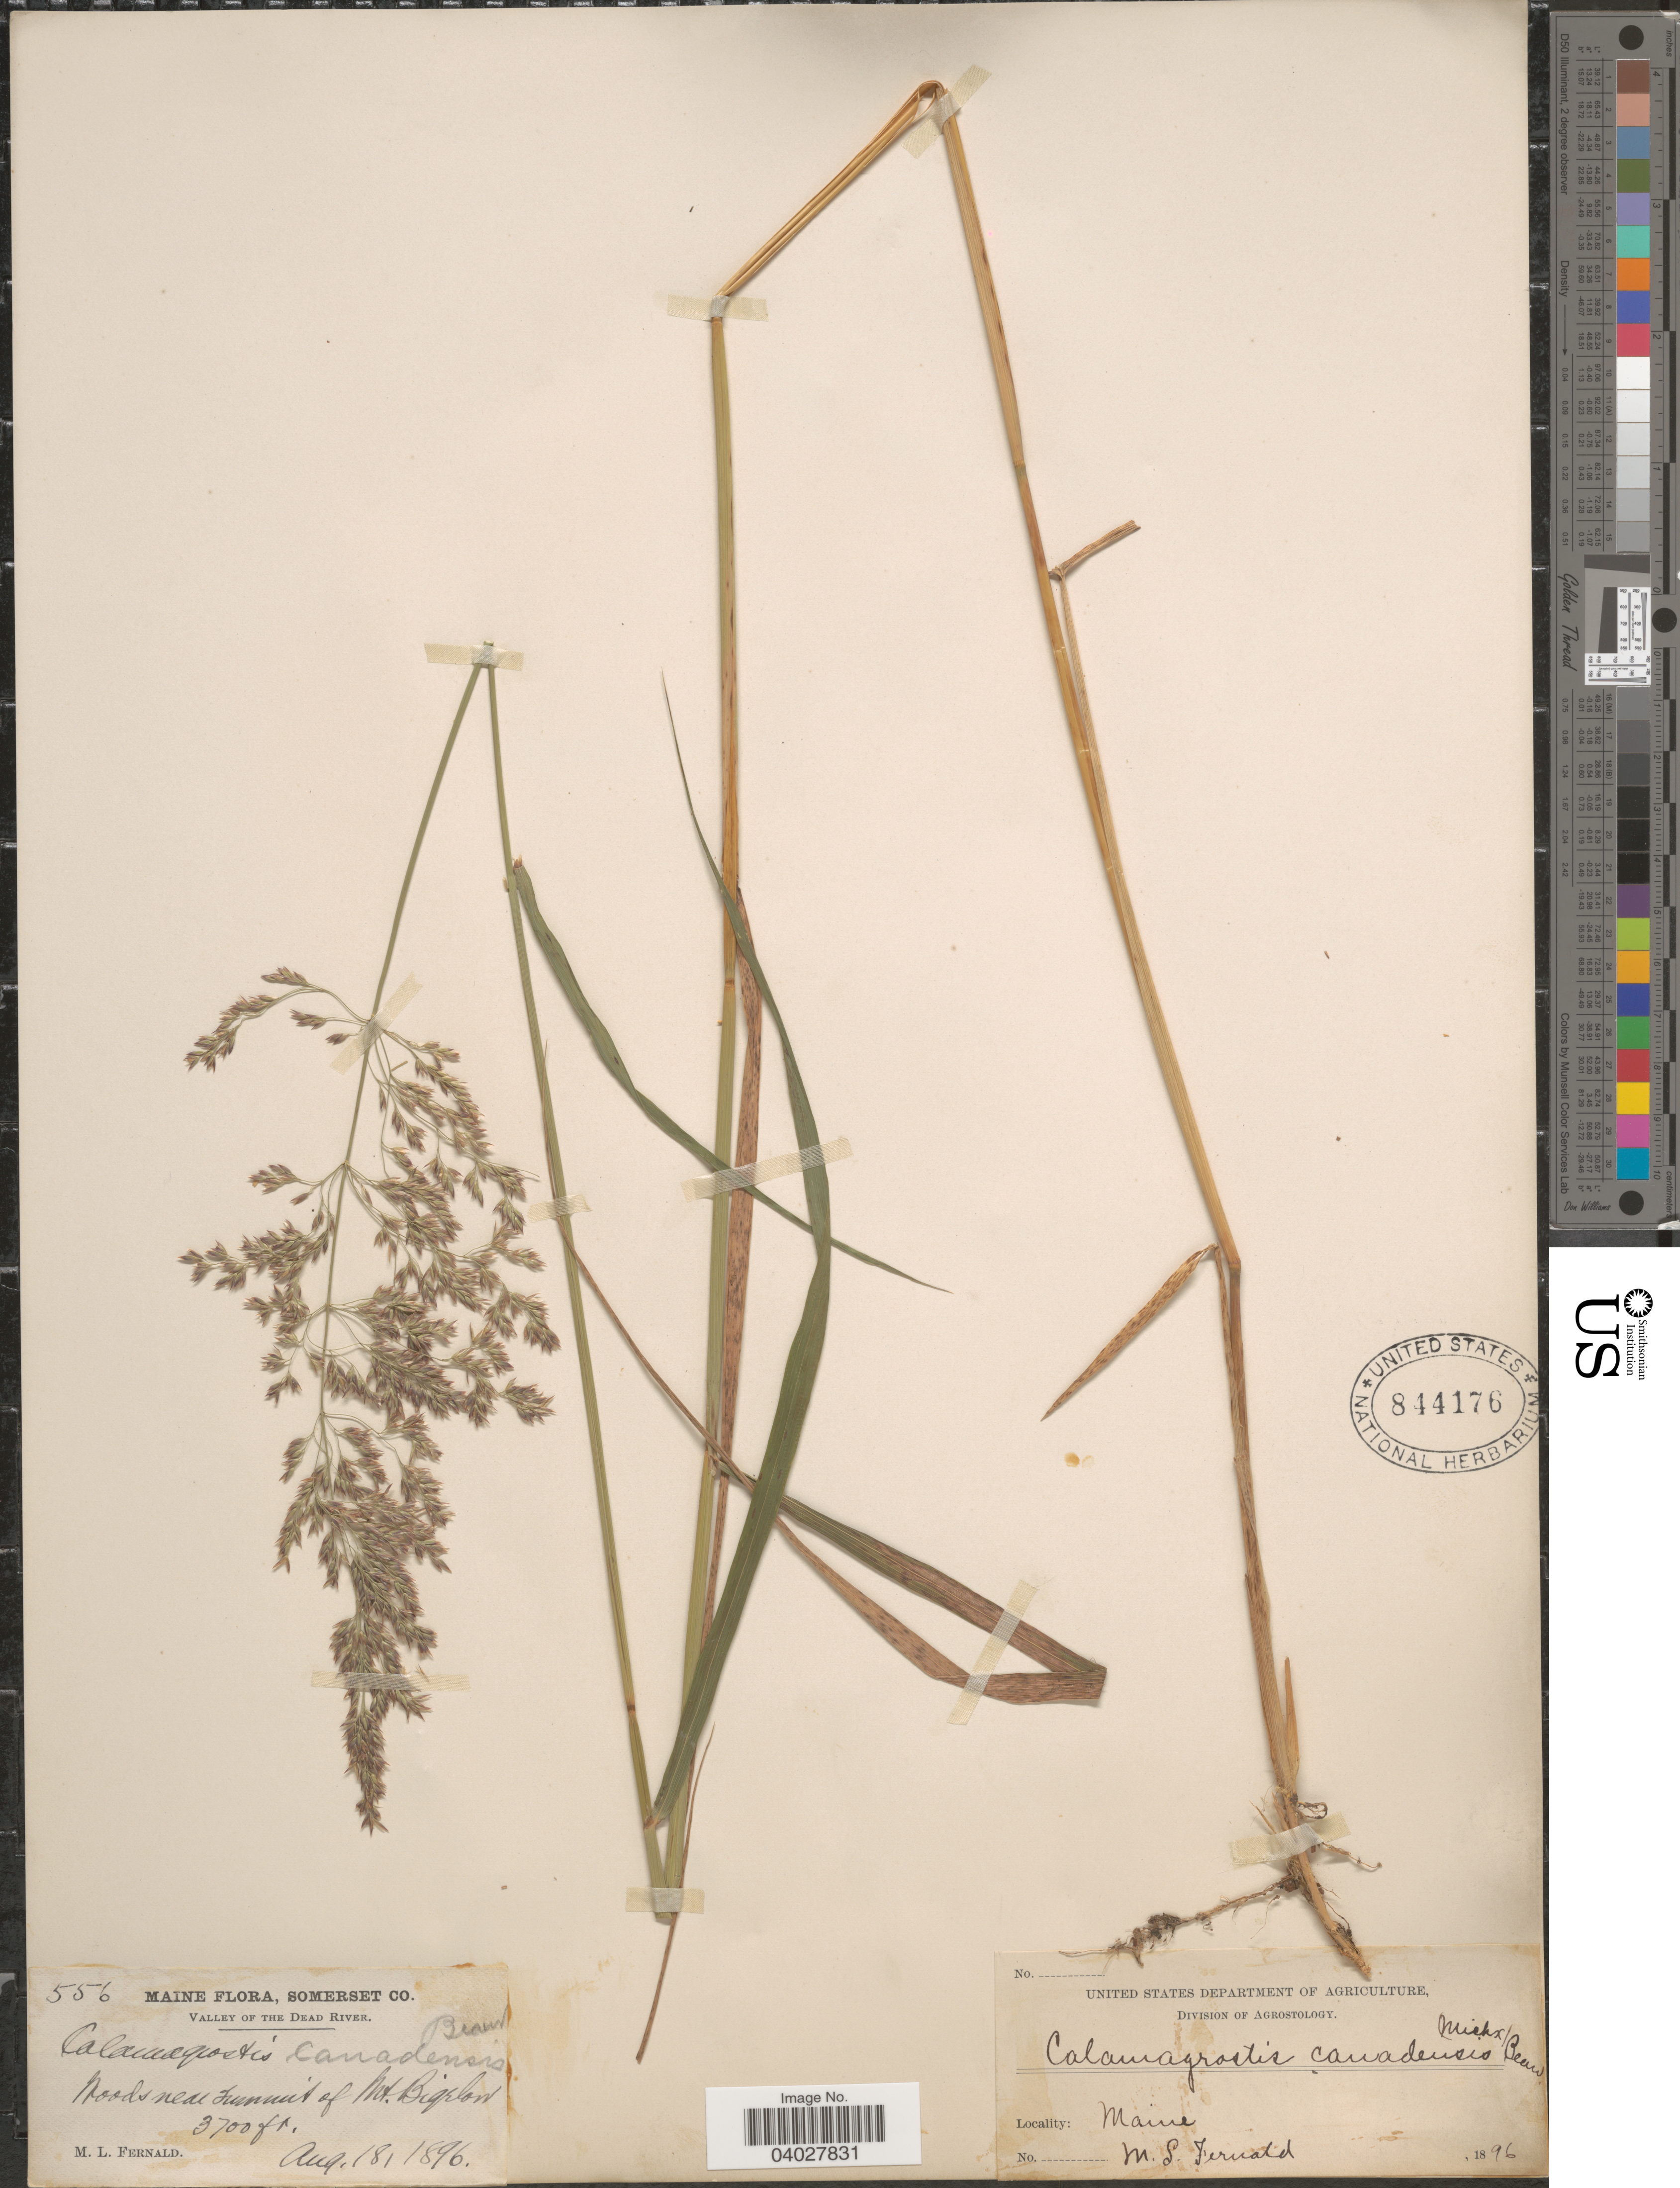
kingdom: Plantae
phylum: Tracheophyta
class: Liliopsida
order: Poales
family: Poaceae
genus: Calamagrostis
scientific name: Calamagrostis canadensis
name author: (Michx.) P. Beauv.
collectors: M. L. Fernald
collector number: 556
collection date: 1896-08-18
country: United States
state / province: Maine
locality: Somerset Co. Valley of the Dead River. Woods near Summit of Mt. Bigelow.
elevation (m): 1128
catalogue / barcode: US 844176